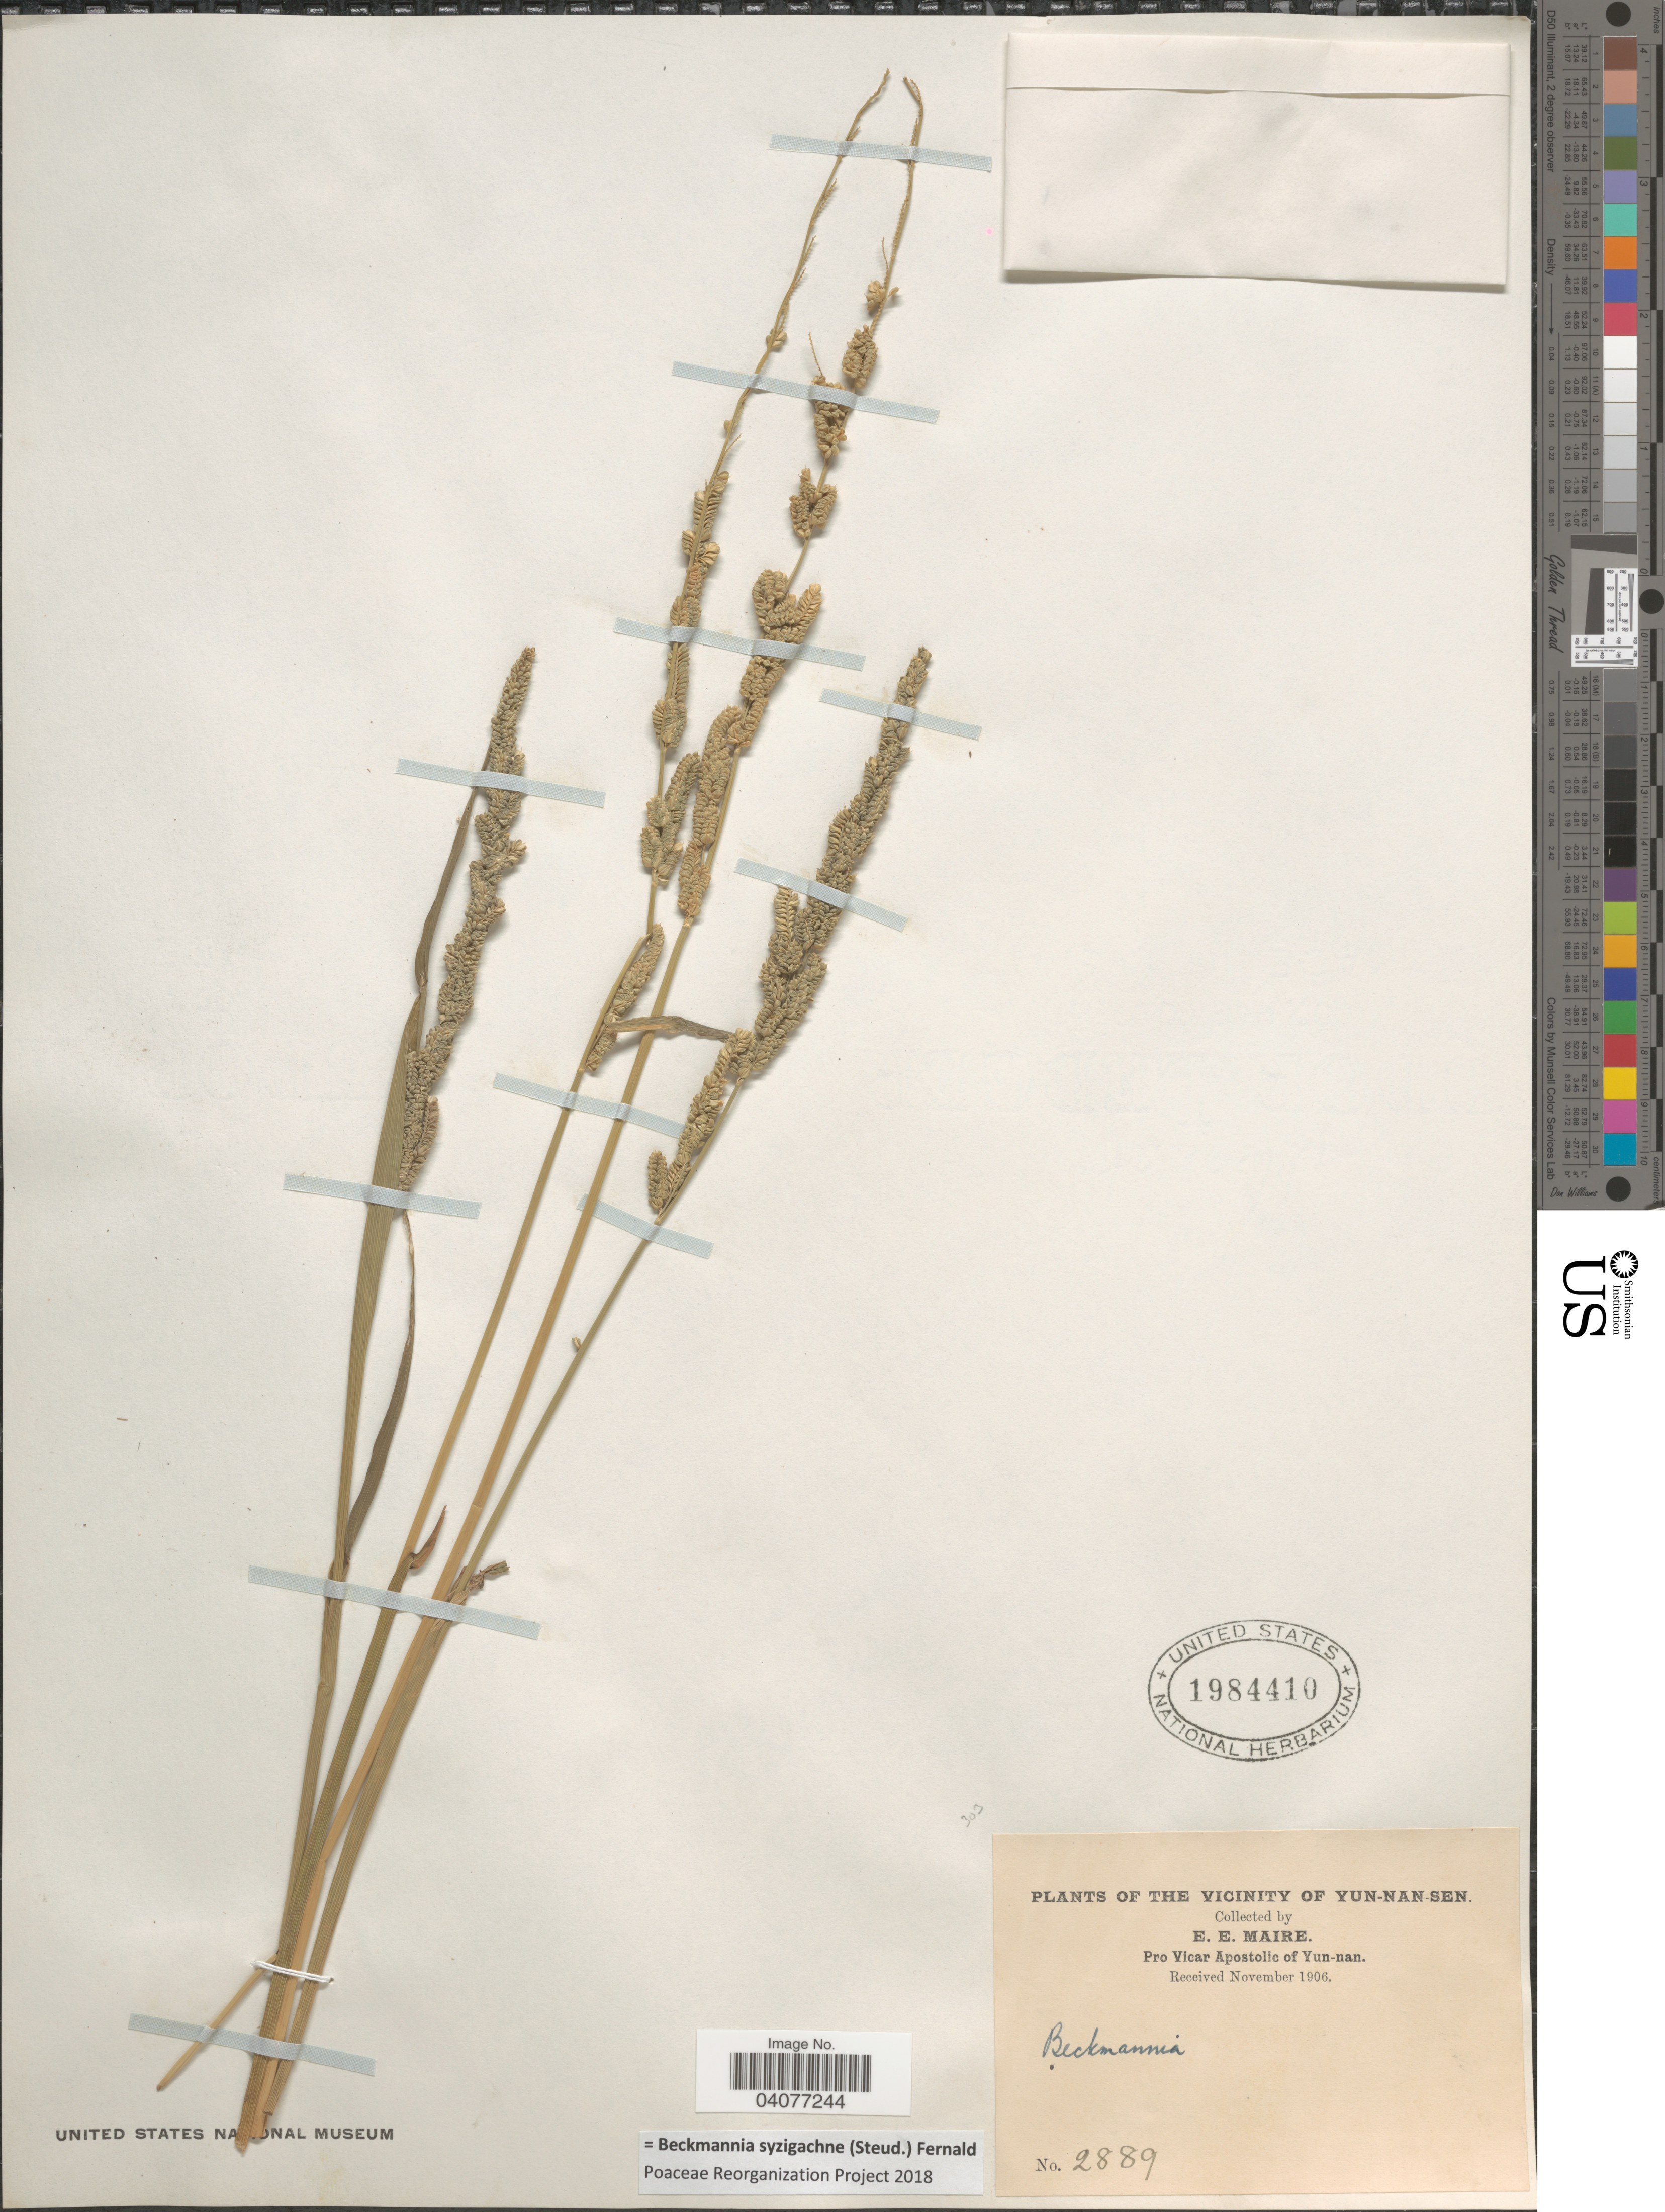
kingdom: Plantae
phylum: Tracheophyta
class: Liliopsida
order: Poales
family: Poaceae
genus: Beckmannia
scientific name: Beckmannia syzigachne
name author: (Steud.) Fernald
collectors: E. E. Maire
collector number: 2889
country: China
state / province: Yunnan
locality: The vicinity of Yun-nan-sen.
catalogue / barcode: US 1984410